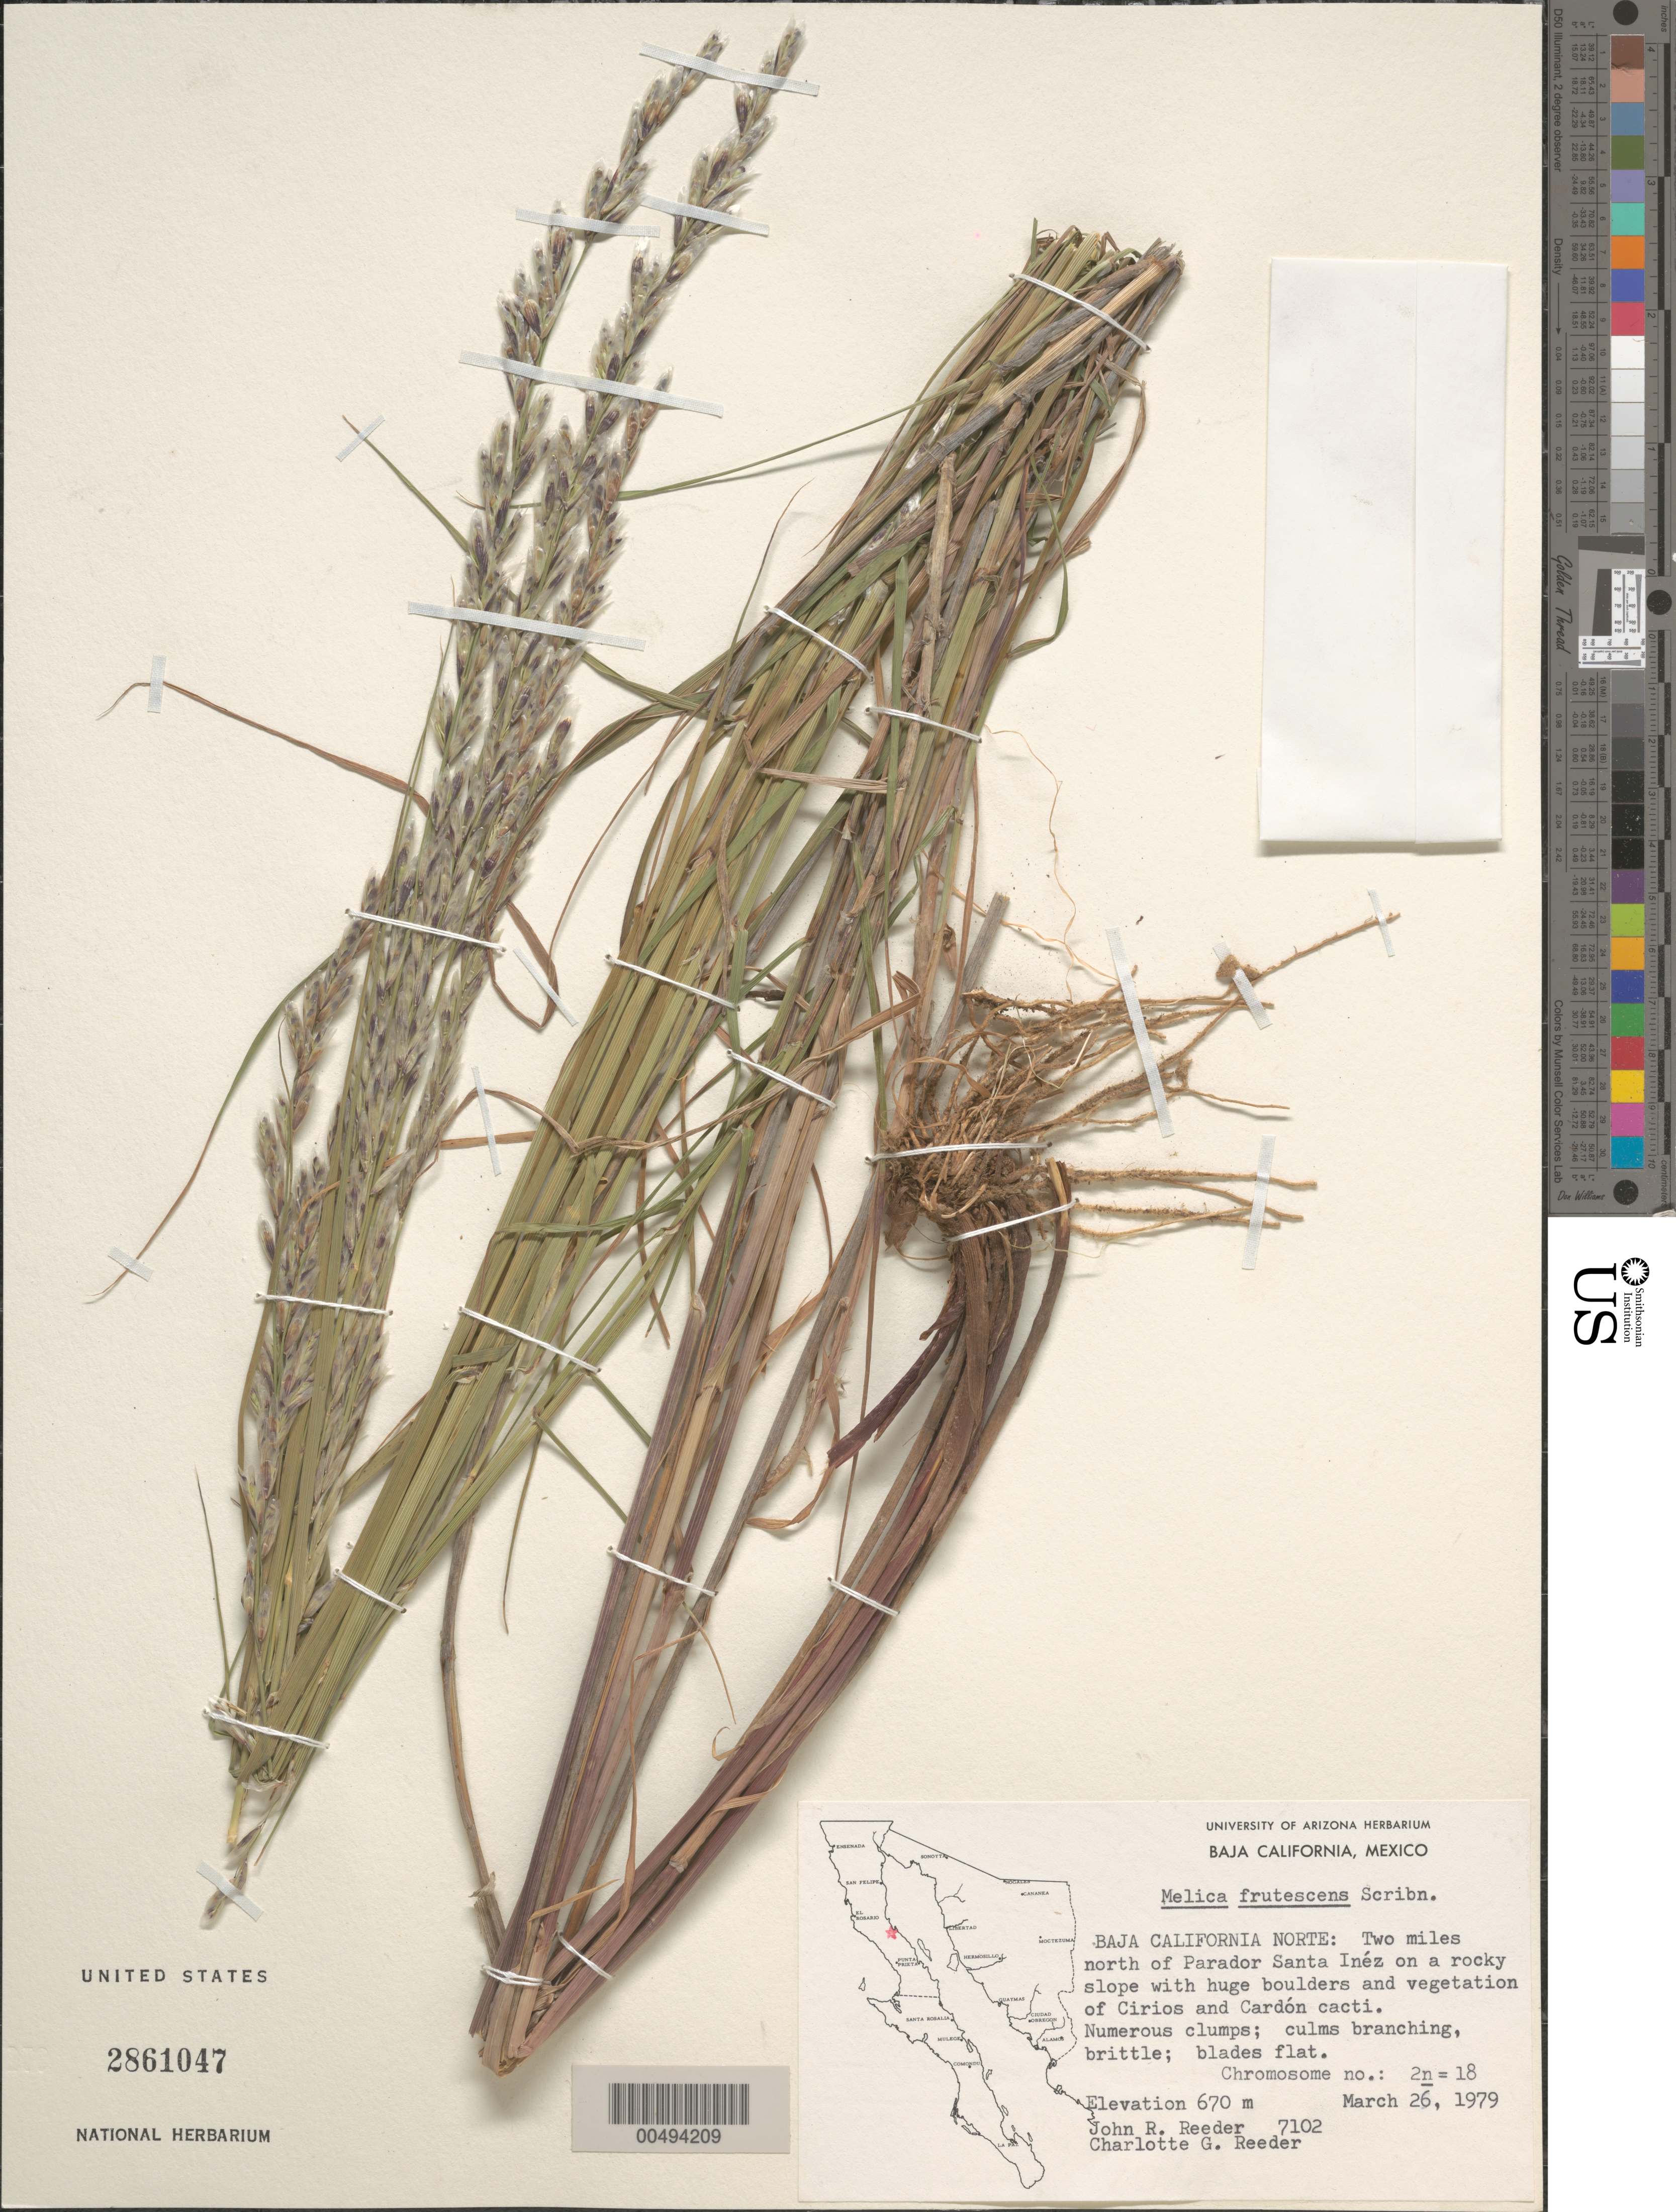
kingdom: Plantae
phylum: Tracheophyta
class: Liliopsida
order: Poales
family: Poaceae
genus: Melica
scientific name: Melica frutescens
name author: Scribn.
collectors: J. R. Reeder & C. G. Reeder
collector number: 7102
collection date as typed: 26 Mar 1979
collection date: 1979-03-26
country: Mexico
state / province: Baja California Sur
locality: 2 mi N of Parador Santa Inez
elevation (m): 670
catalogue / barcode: US 2861047